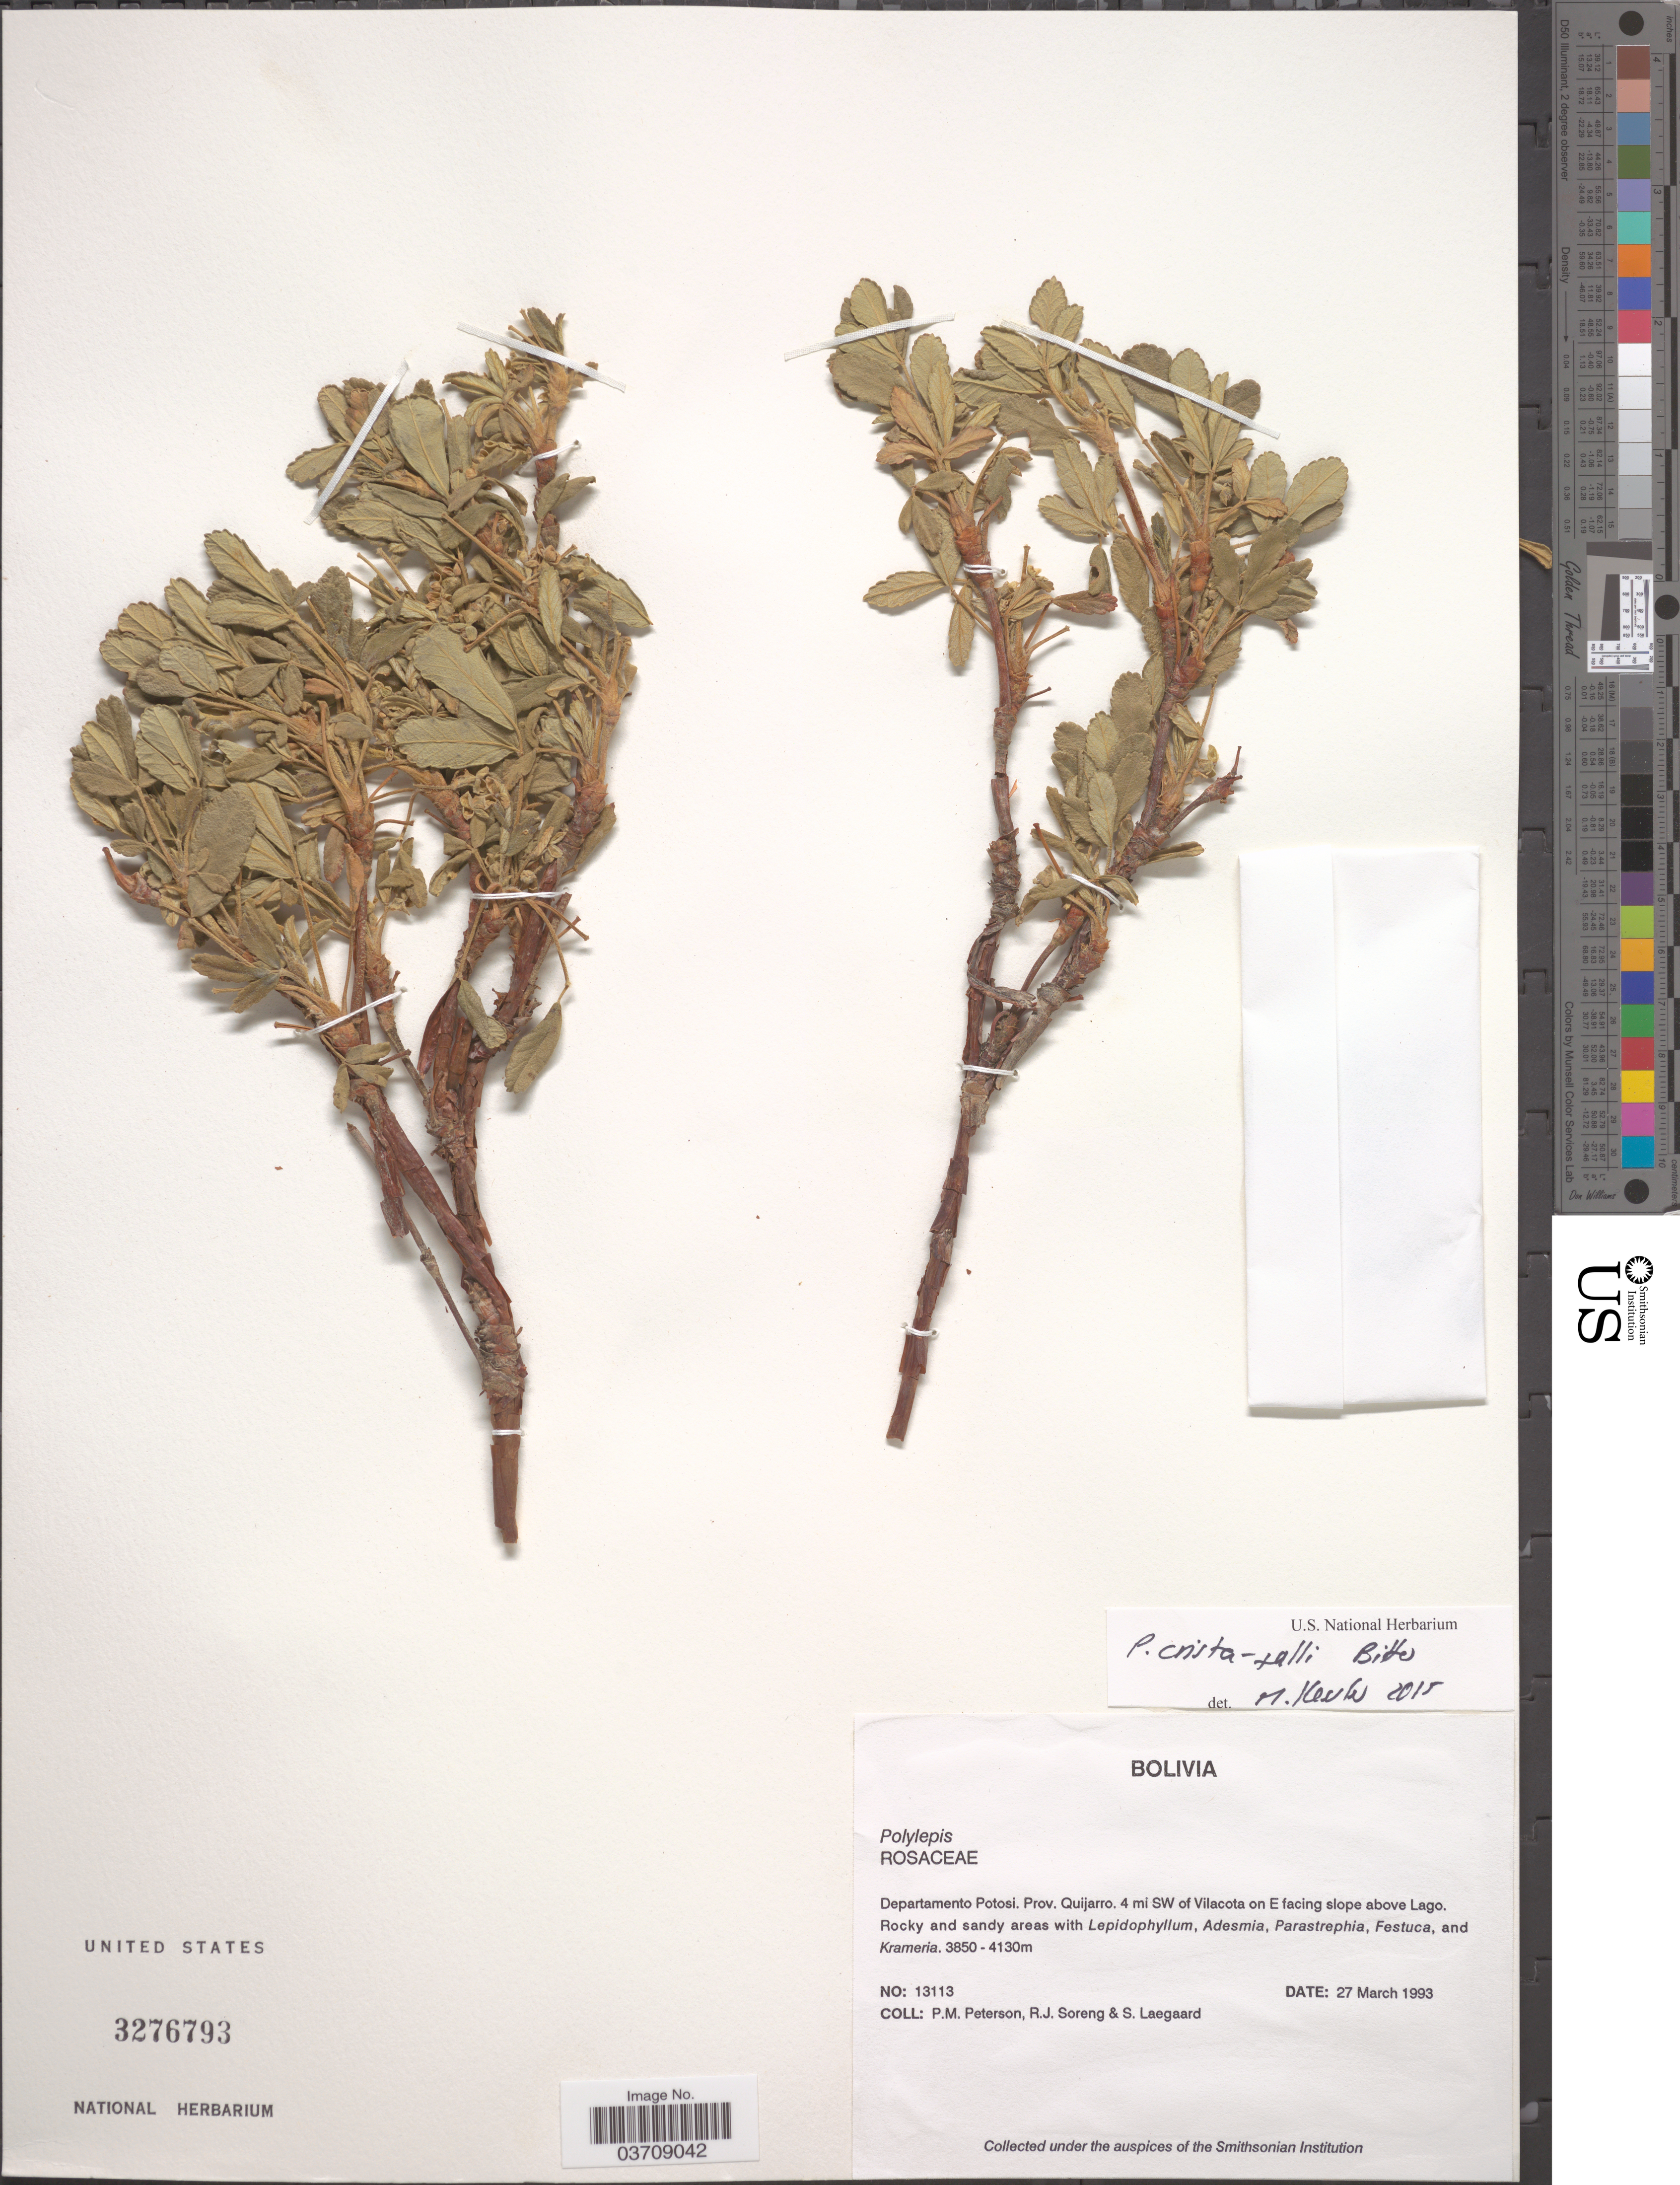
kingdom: Plantae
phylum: Tracheophyta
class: Magnoliopsida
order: Rosales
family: Rosaceae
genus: Polylepis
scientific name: Polylepis crista-galli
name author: Bitter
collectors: P. M. Peterson, R. J. Soreng & S. Lægaard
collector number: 13113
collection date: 1993-03-27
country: Bolivia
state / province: Potosi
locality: Departamento Potosi. Prov. Quijarro. 4 mi. SW of Vilacota on E facing slope above Lago.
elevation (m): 3850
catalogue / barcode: US 3276793